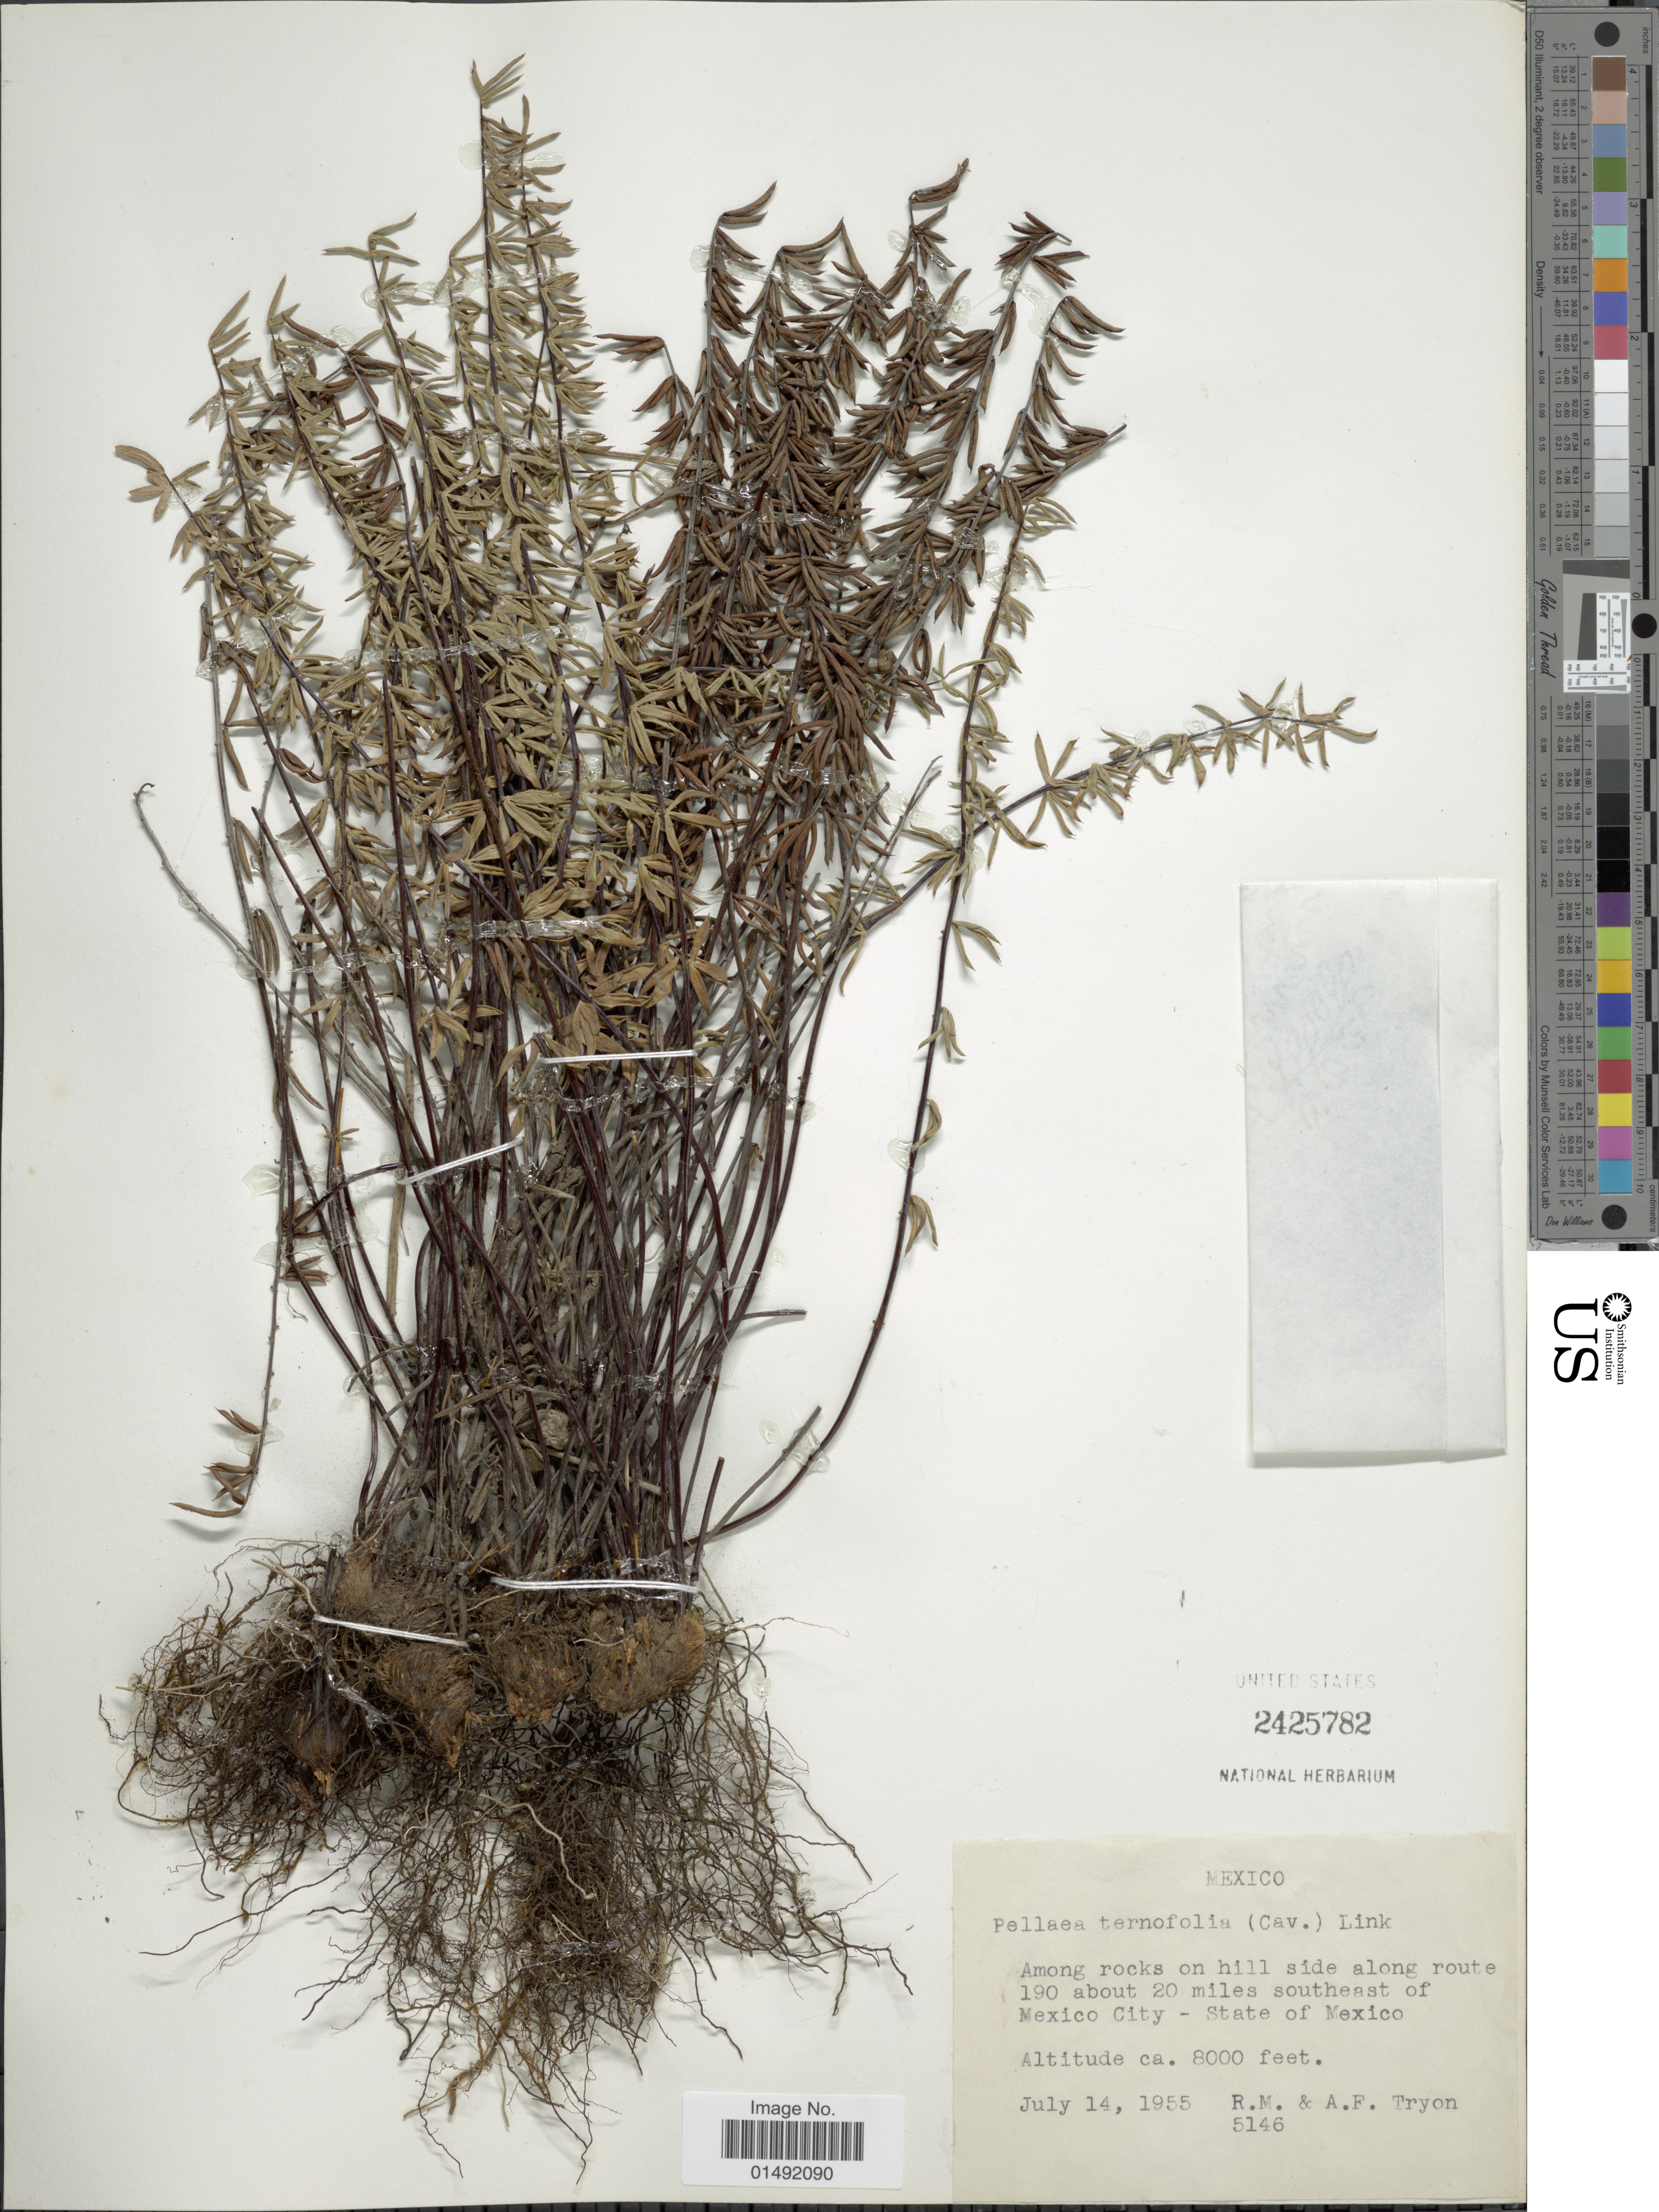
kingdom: Plantae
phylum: Tracheophyta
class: Polypodiopsida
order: Polypodiales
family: Pteridaceae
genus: Pellaea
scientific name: Pellaea ternifolia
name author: (Cav.) Link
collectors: R. M. Tryon & A. F. Tryon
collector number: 5146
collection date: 1955-07-14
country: Mexico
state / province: México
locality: Among rocks on hill side along route 190 about 20 miles southeast of Mexico City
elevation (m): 2438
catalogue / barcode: US 2425782